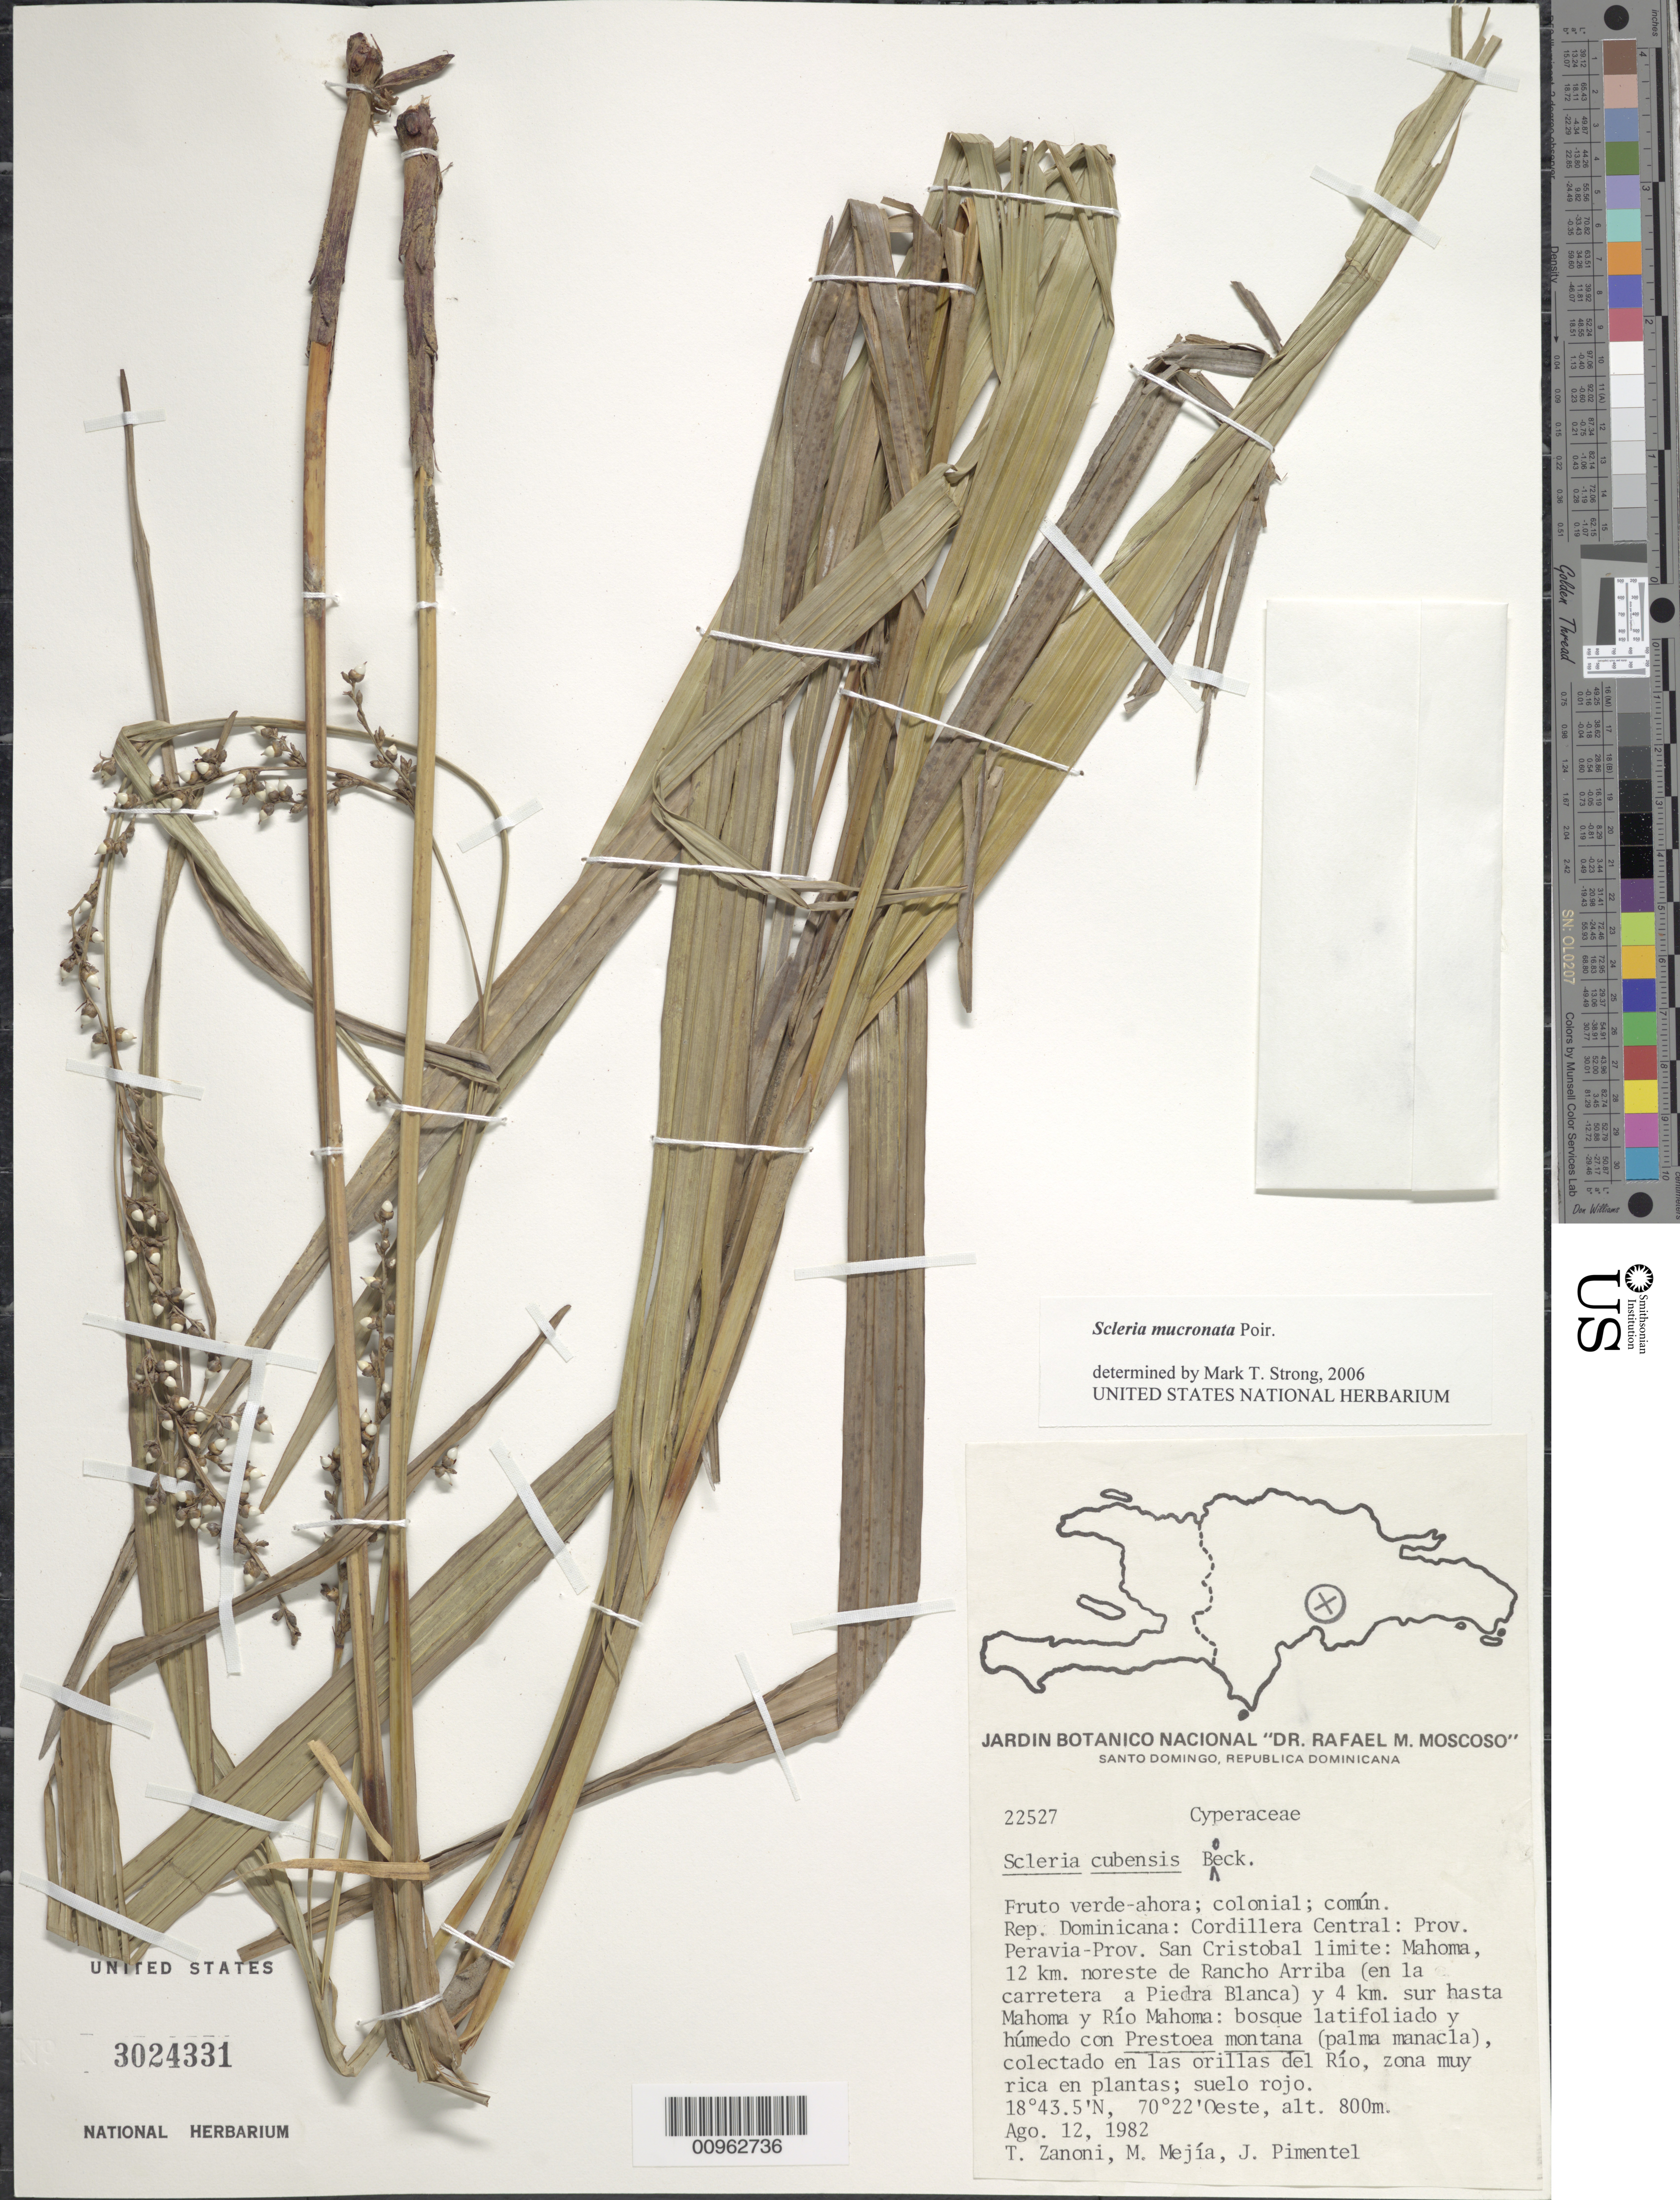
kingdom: Plantae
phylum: Tracheophyta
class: Liliopsida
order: Poales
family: Cyperaceae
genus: Scleria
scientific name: Scleria mucronata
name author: Poir.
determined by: Strong, M. T., (US), Smithsonian Institution - National Museum of Natural History (UNITED STATES)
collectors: T. A. Zanoni, M. Mejia & J. Pimentel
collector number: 22527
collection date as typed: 12 Aug 1982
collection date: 1982-08-12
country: Dominican Republic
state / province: Peravia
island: Hispaniola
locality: Cordillera Central, Prov. Pervavia-Prov. San Cristobal limite: Mahoma, 12 km noreste de Rancho Arriba (en la carretera a Piedra Blanca) y 4 km sur hasta Mahoma y Río Mahoma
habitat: Bosque latifoliado y húmedo con Prestoea montana (palma manacla), en las orillas del Río; suelo rojo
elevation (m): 800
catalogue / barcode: US 3024331